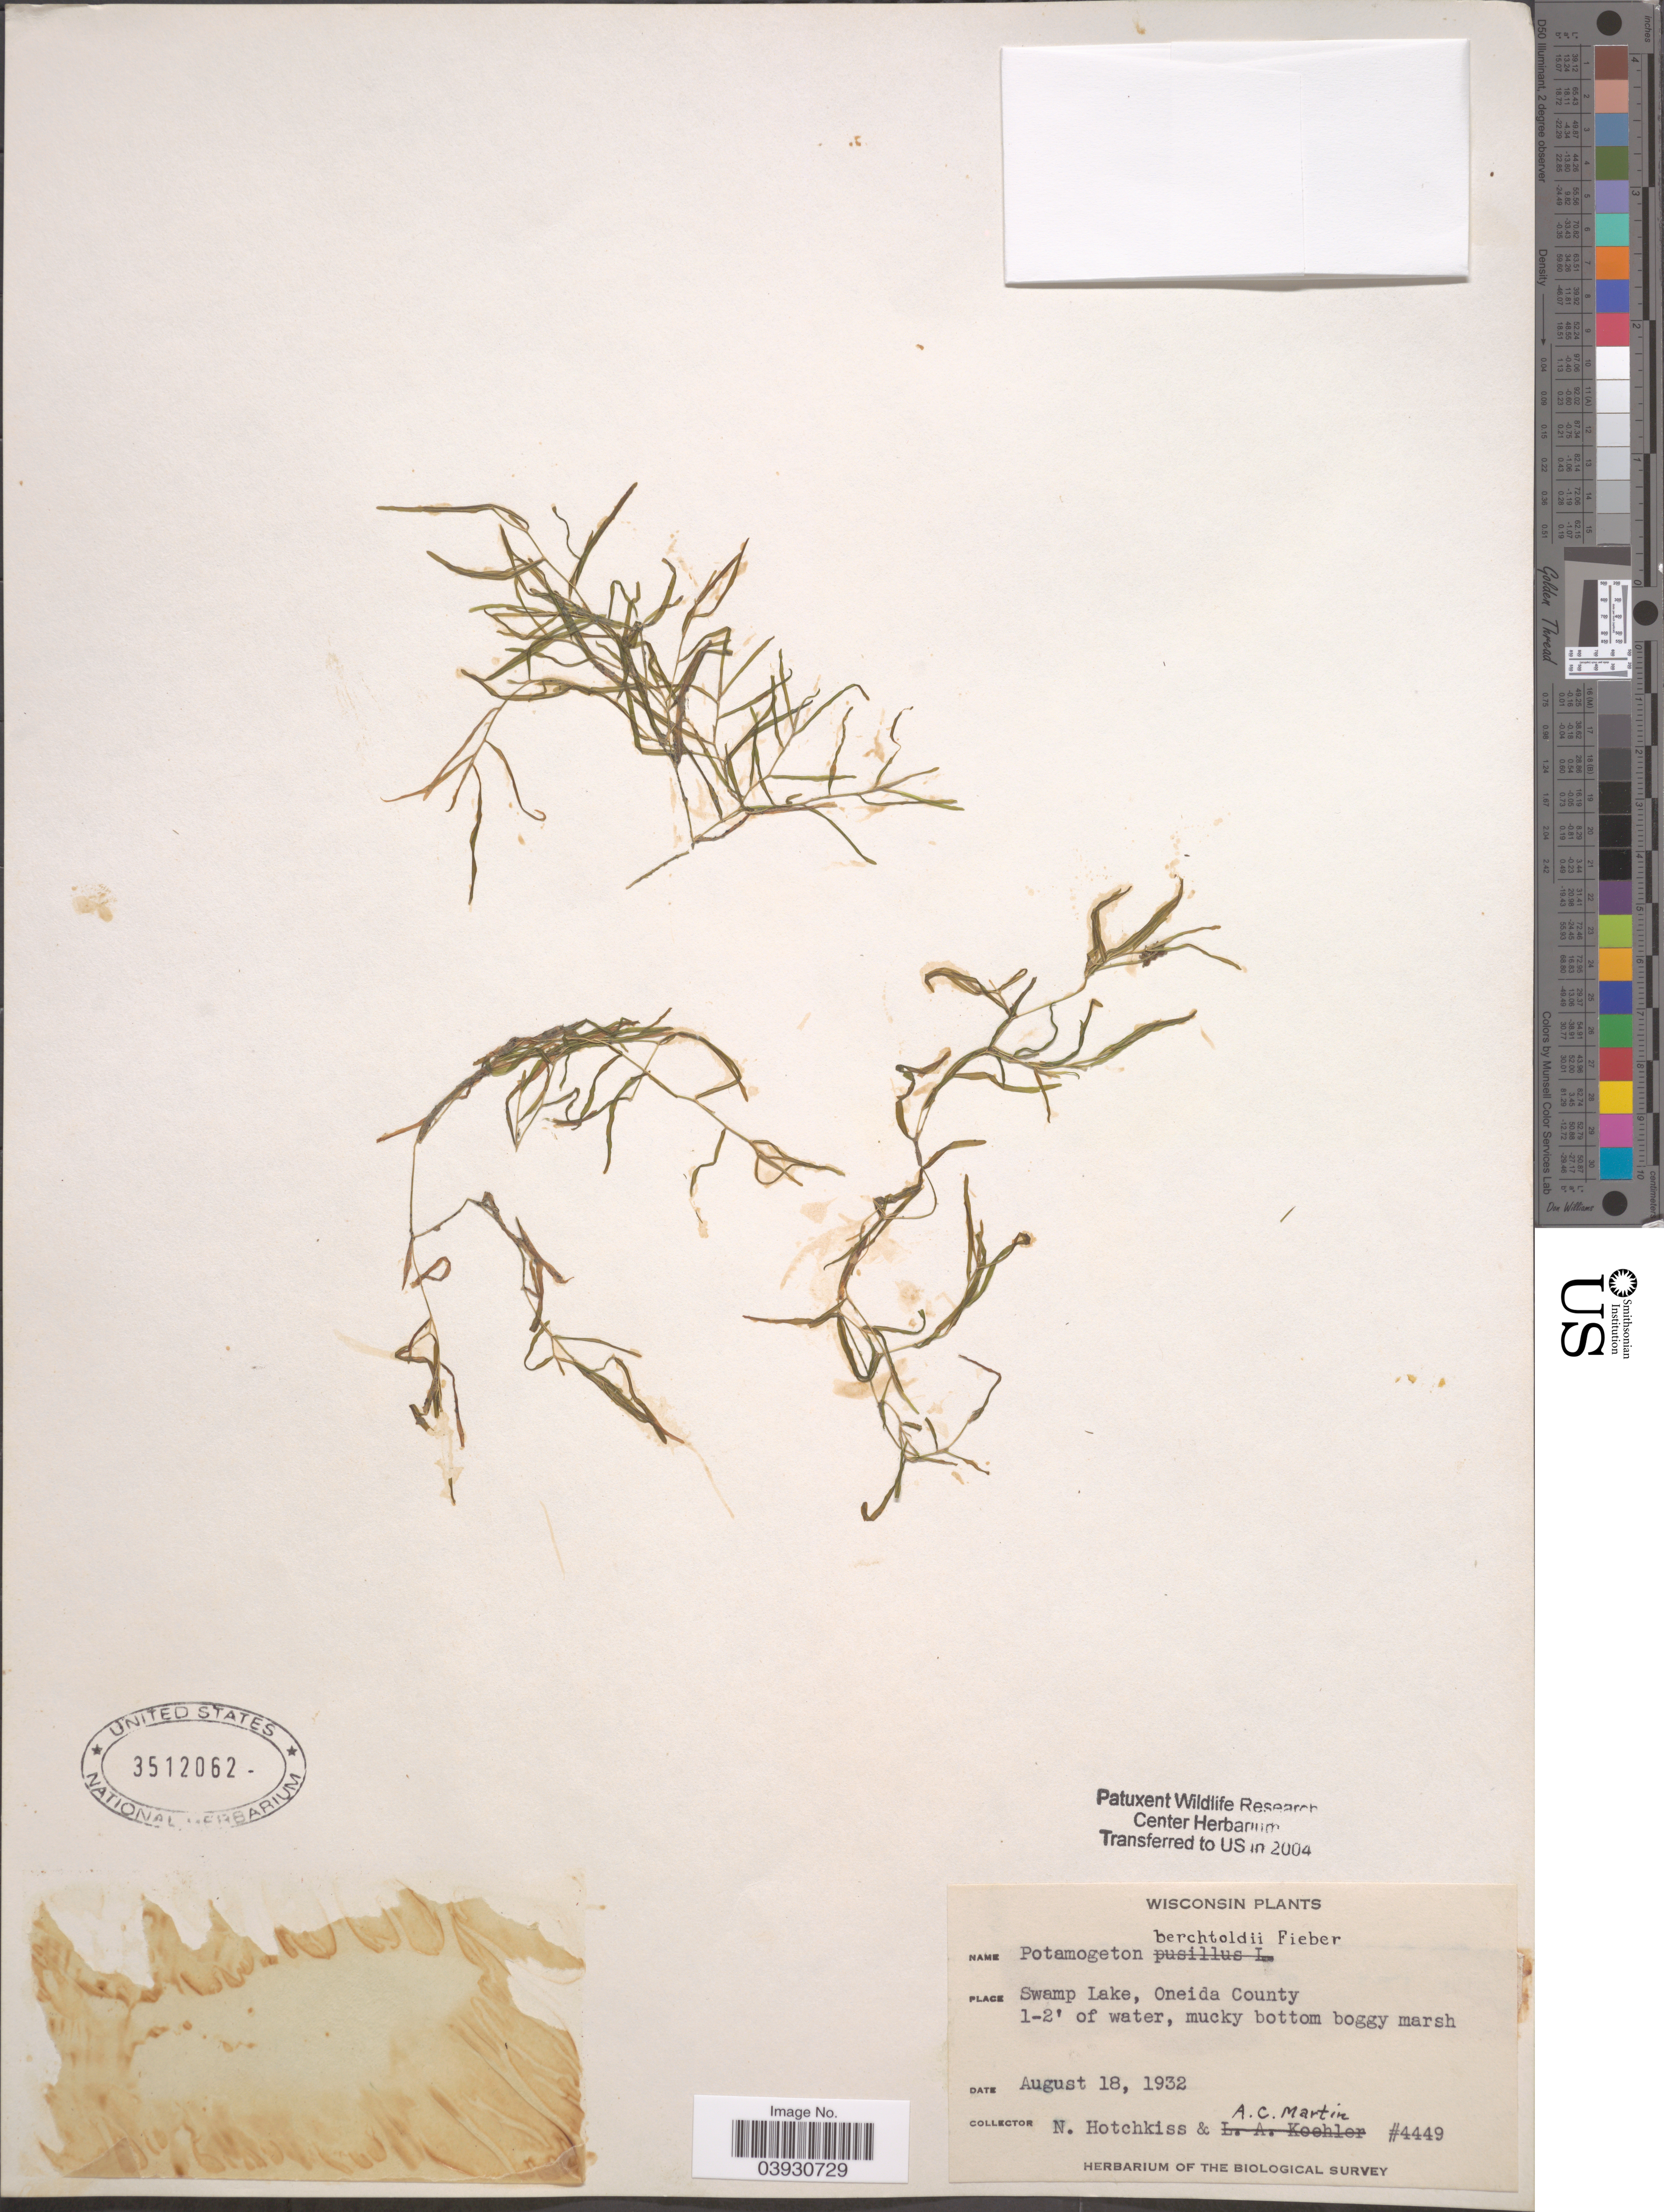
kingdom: Plantae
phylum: Tracheophyta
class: Liliopsida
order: Alismatales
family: Potamogetonaceae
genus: Potamogeton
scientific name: Potamogeton pusillus var. pusillus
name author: L.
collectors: N. Hotchkiss & A. C. Martin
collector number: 4449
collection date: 1932-08-18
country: United States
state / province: Wisconsin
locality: Swamp Lake, Oneida County.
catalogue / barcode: US 3512062